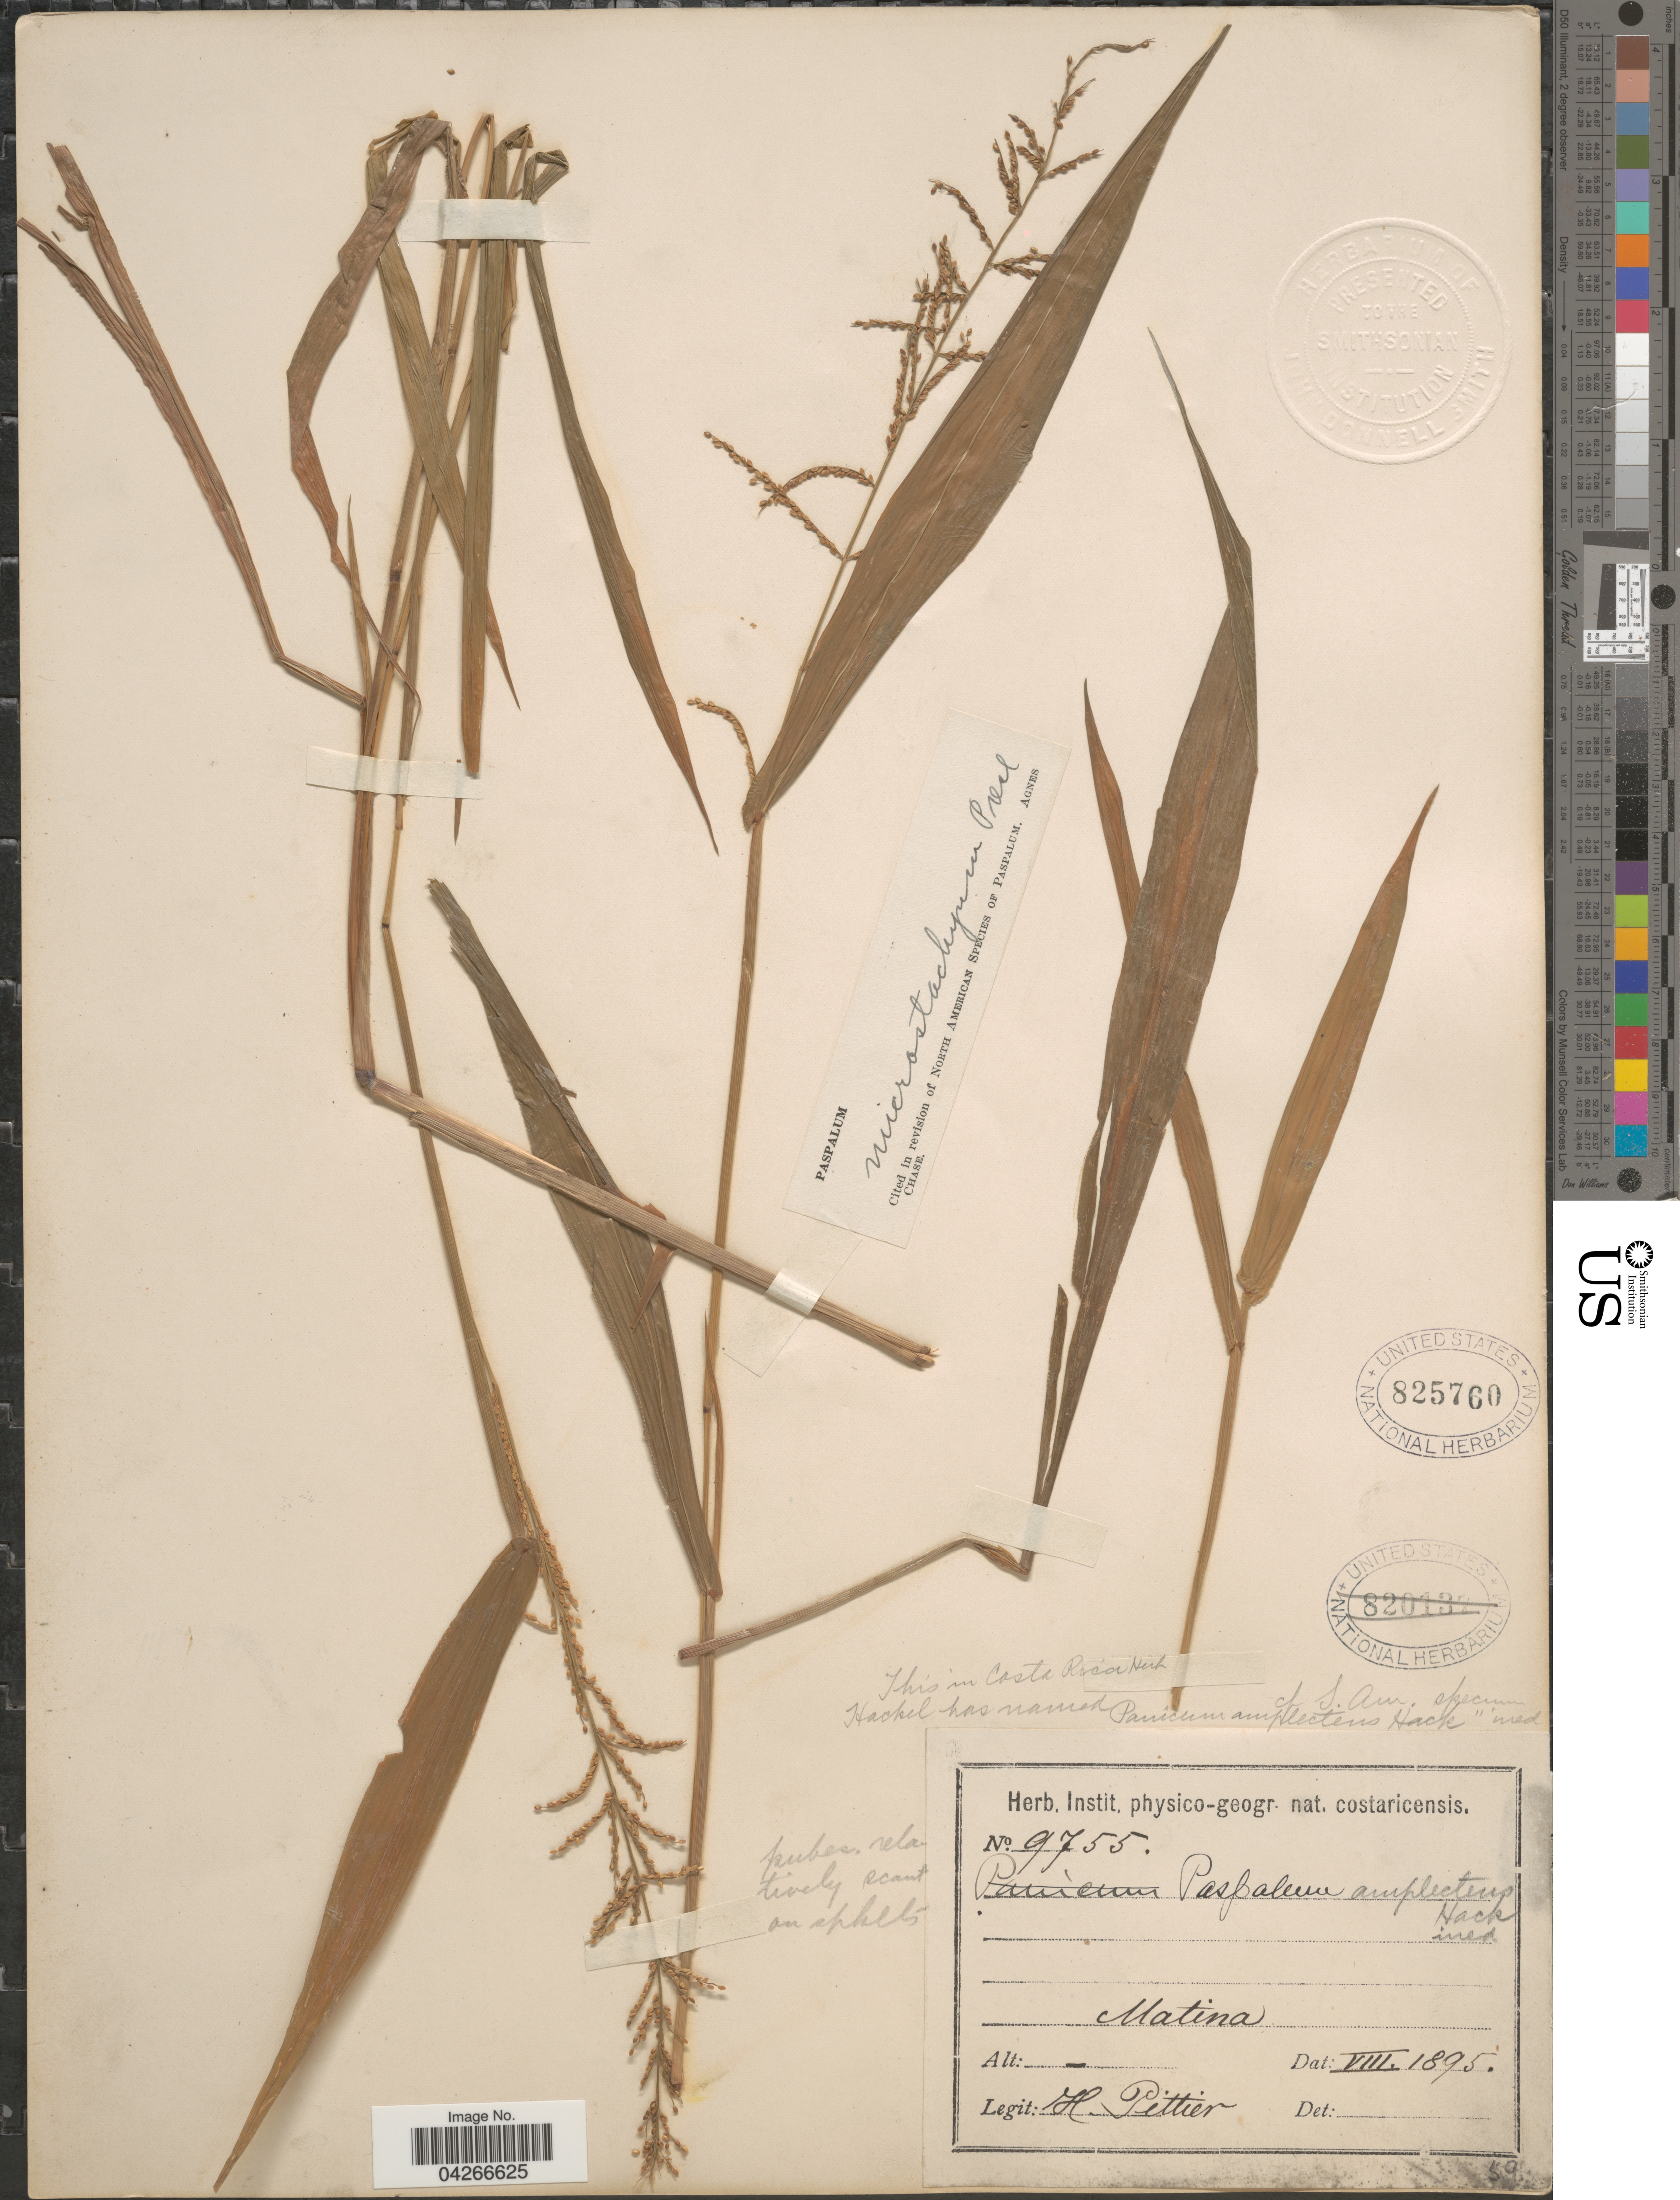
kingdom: Plantae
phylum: Tracheophyta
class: Liliopsida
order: Poales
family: Poaceae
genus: Paspalum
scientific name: Paspalum microstachyum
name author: J. Presl in C. Presl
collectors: H. F. Pittier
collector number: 9755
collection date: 1895-08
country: Costa Rica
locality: Matina.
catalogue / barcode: US 825760